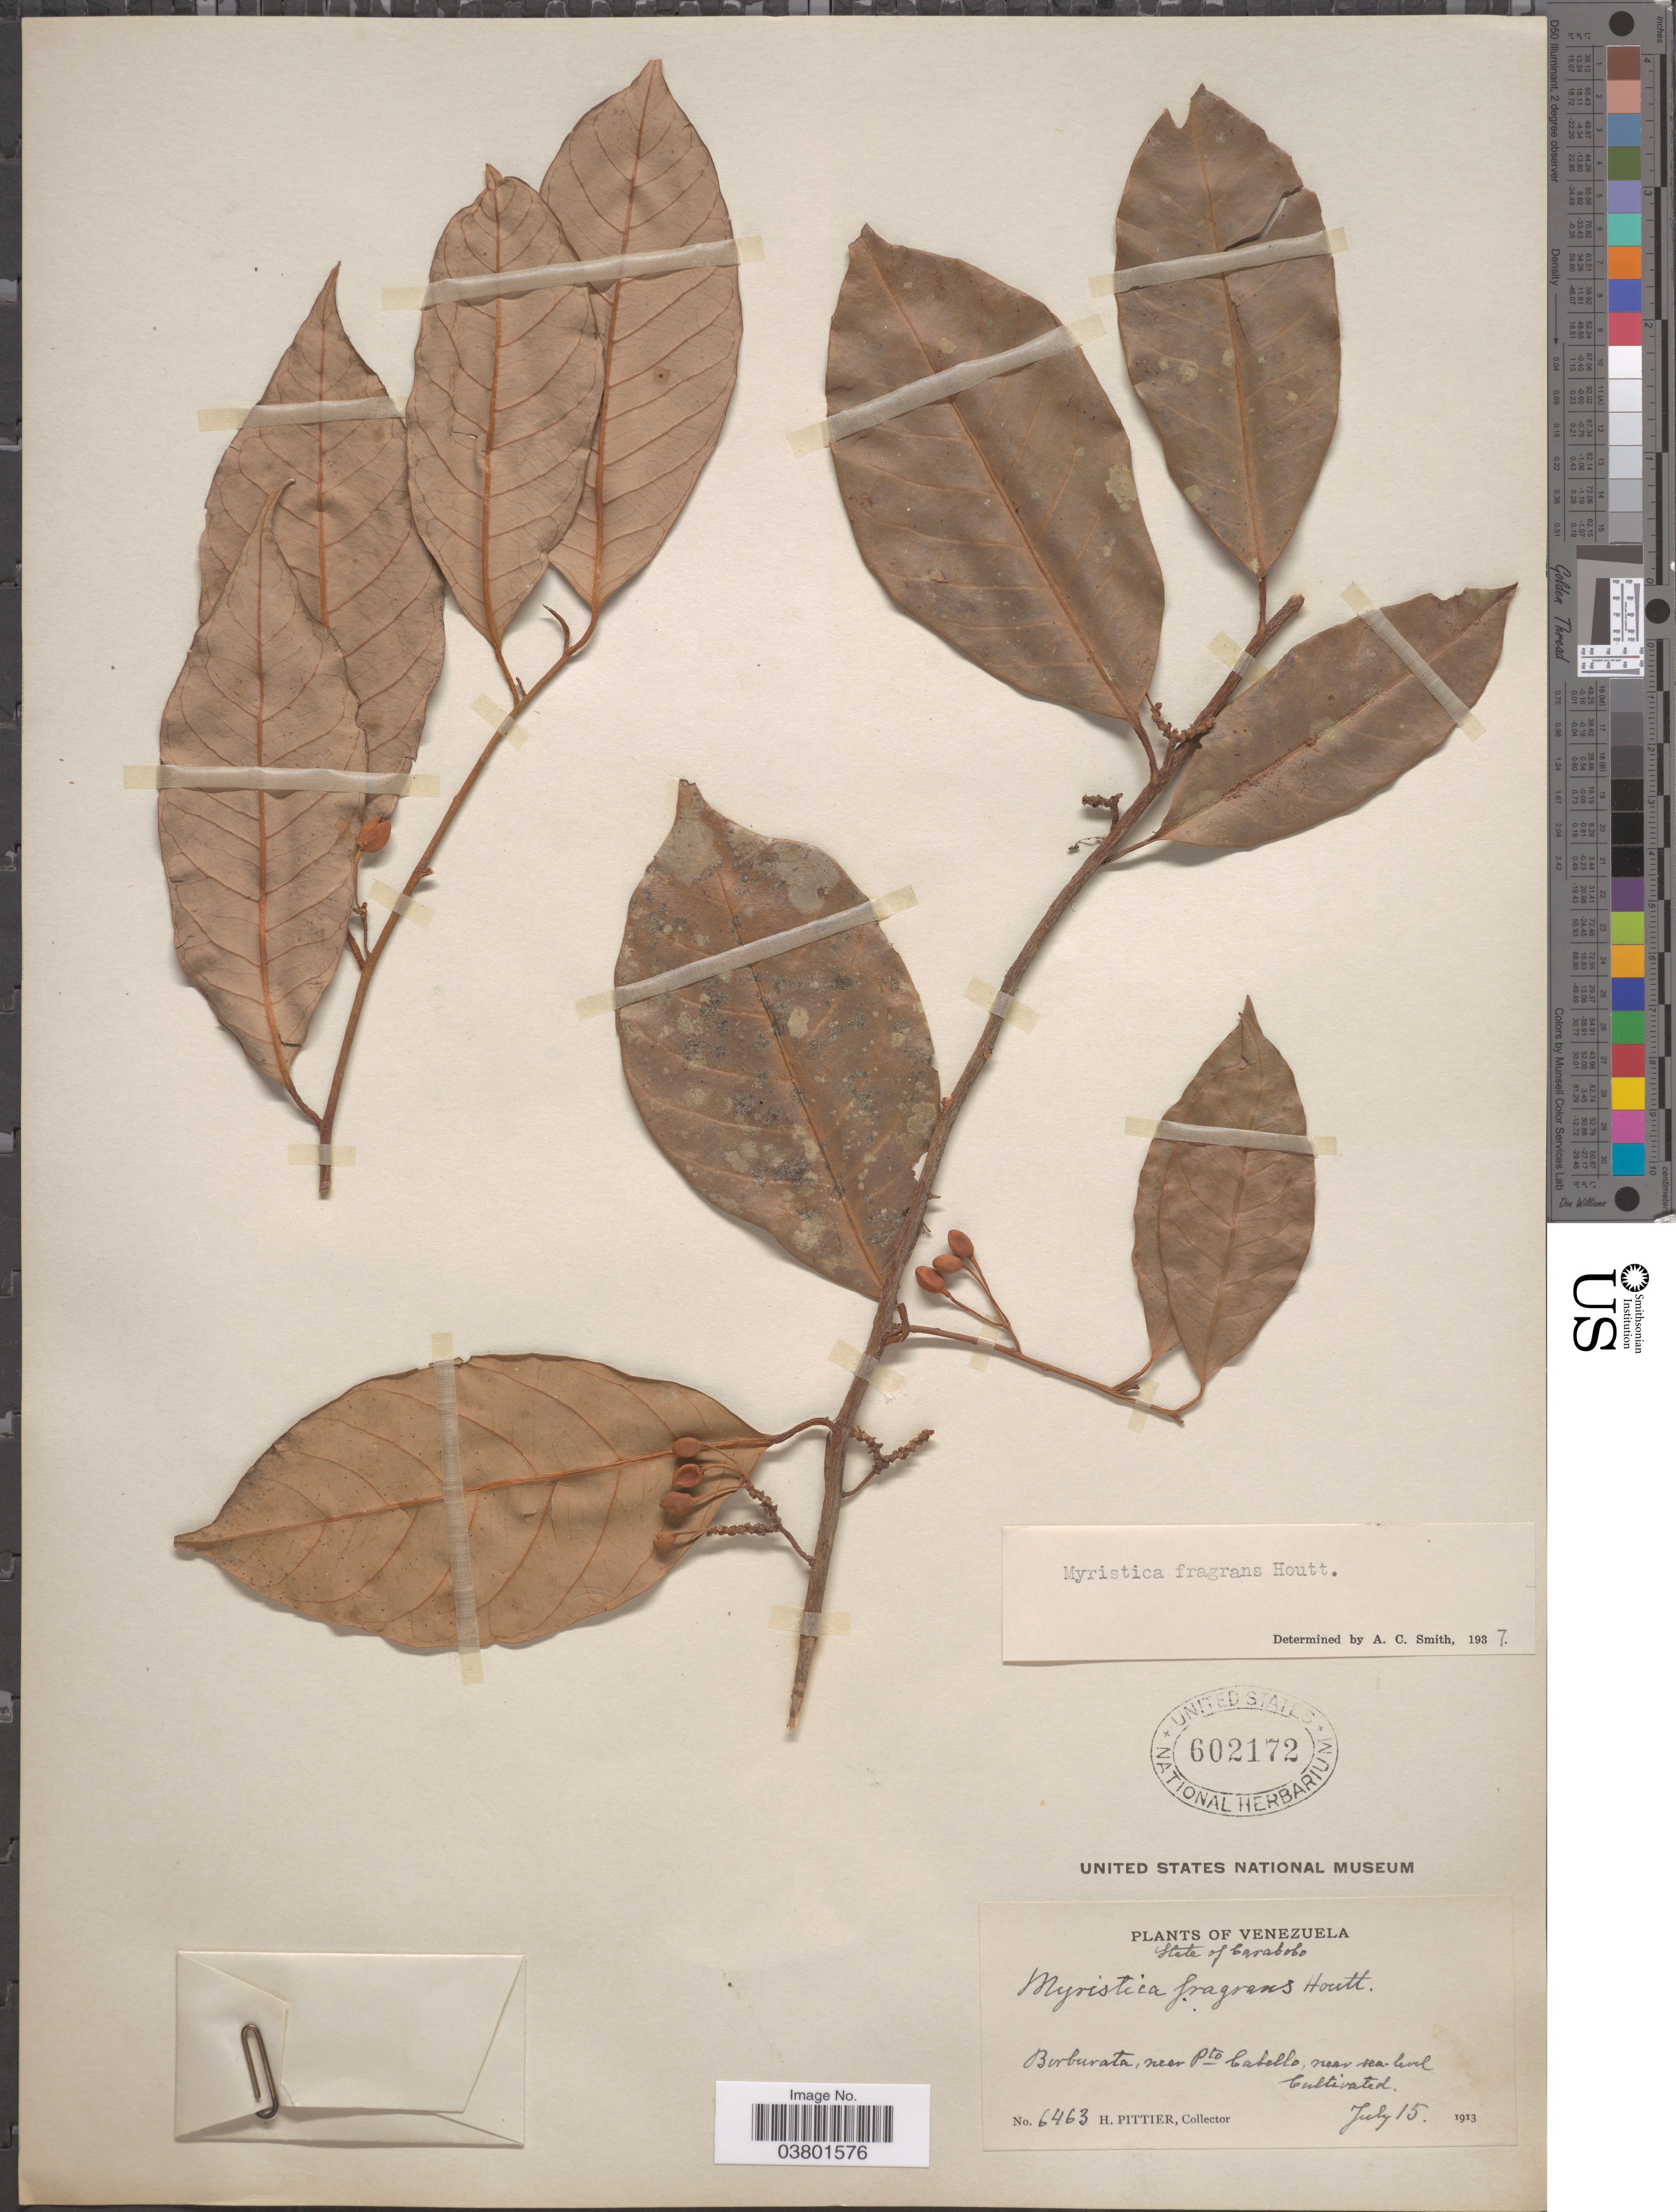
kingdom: Plantae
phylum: Tracheophyta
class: Magnoliopsida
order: Magnoliales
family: Myristicaceae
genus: Myristica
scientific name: Myristica fragrans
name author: Houtt.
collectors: H. F. Pittier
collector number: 6463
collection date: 1913-07-15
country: Venezuela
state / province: Carabobo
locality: Borburata, near Pto Cabello.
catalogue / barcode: US 602172